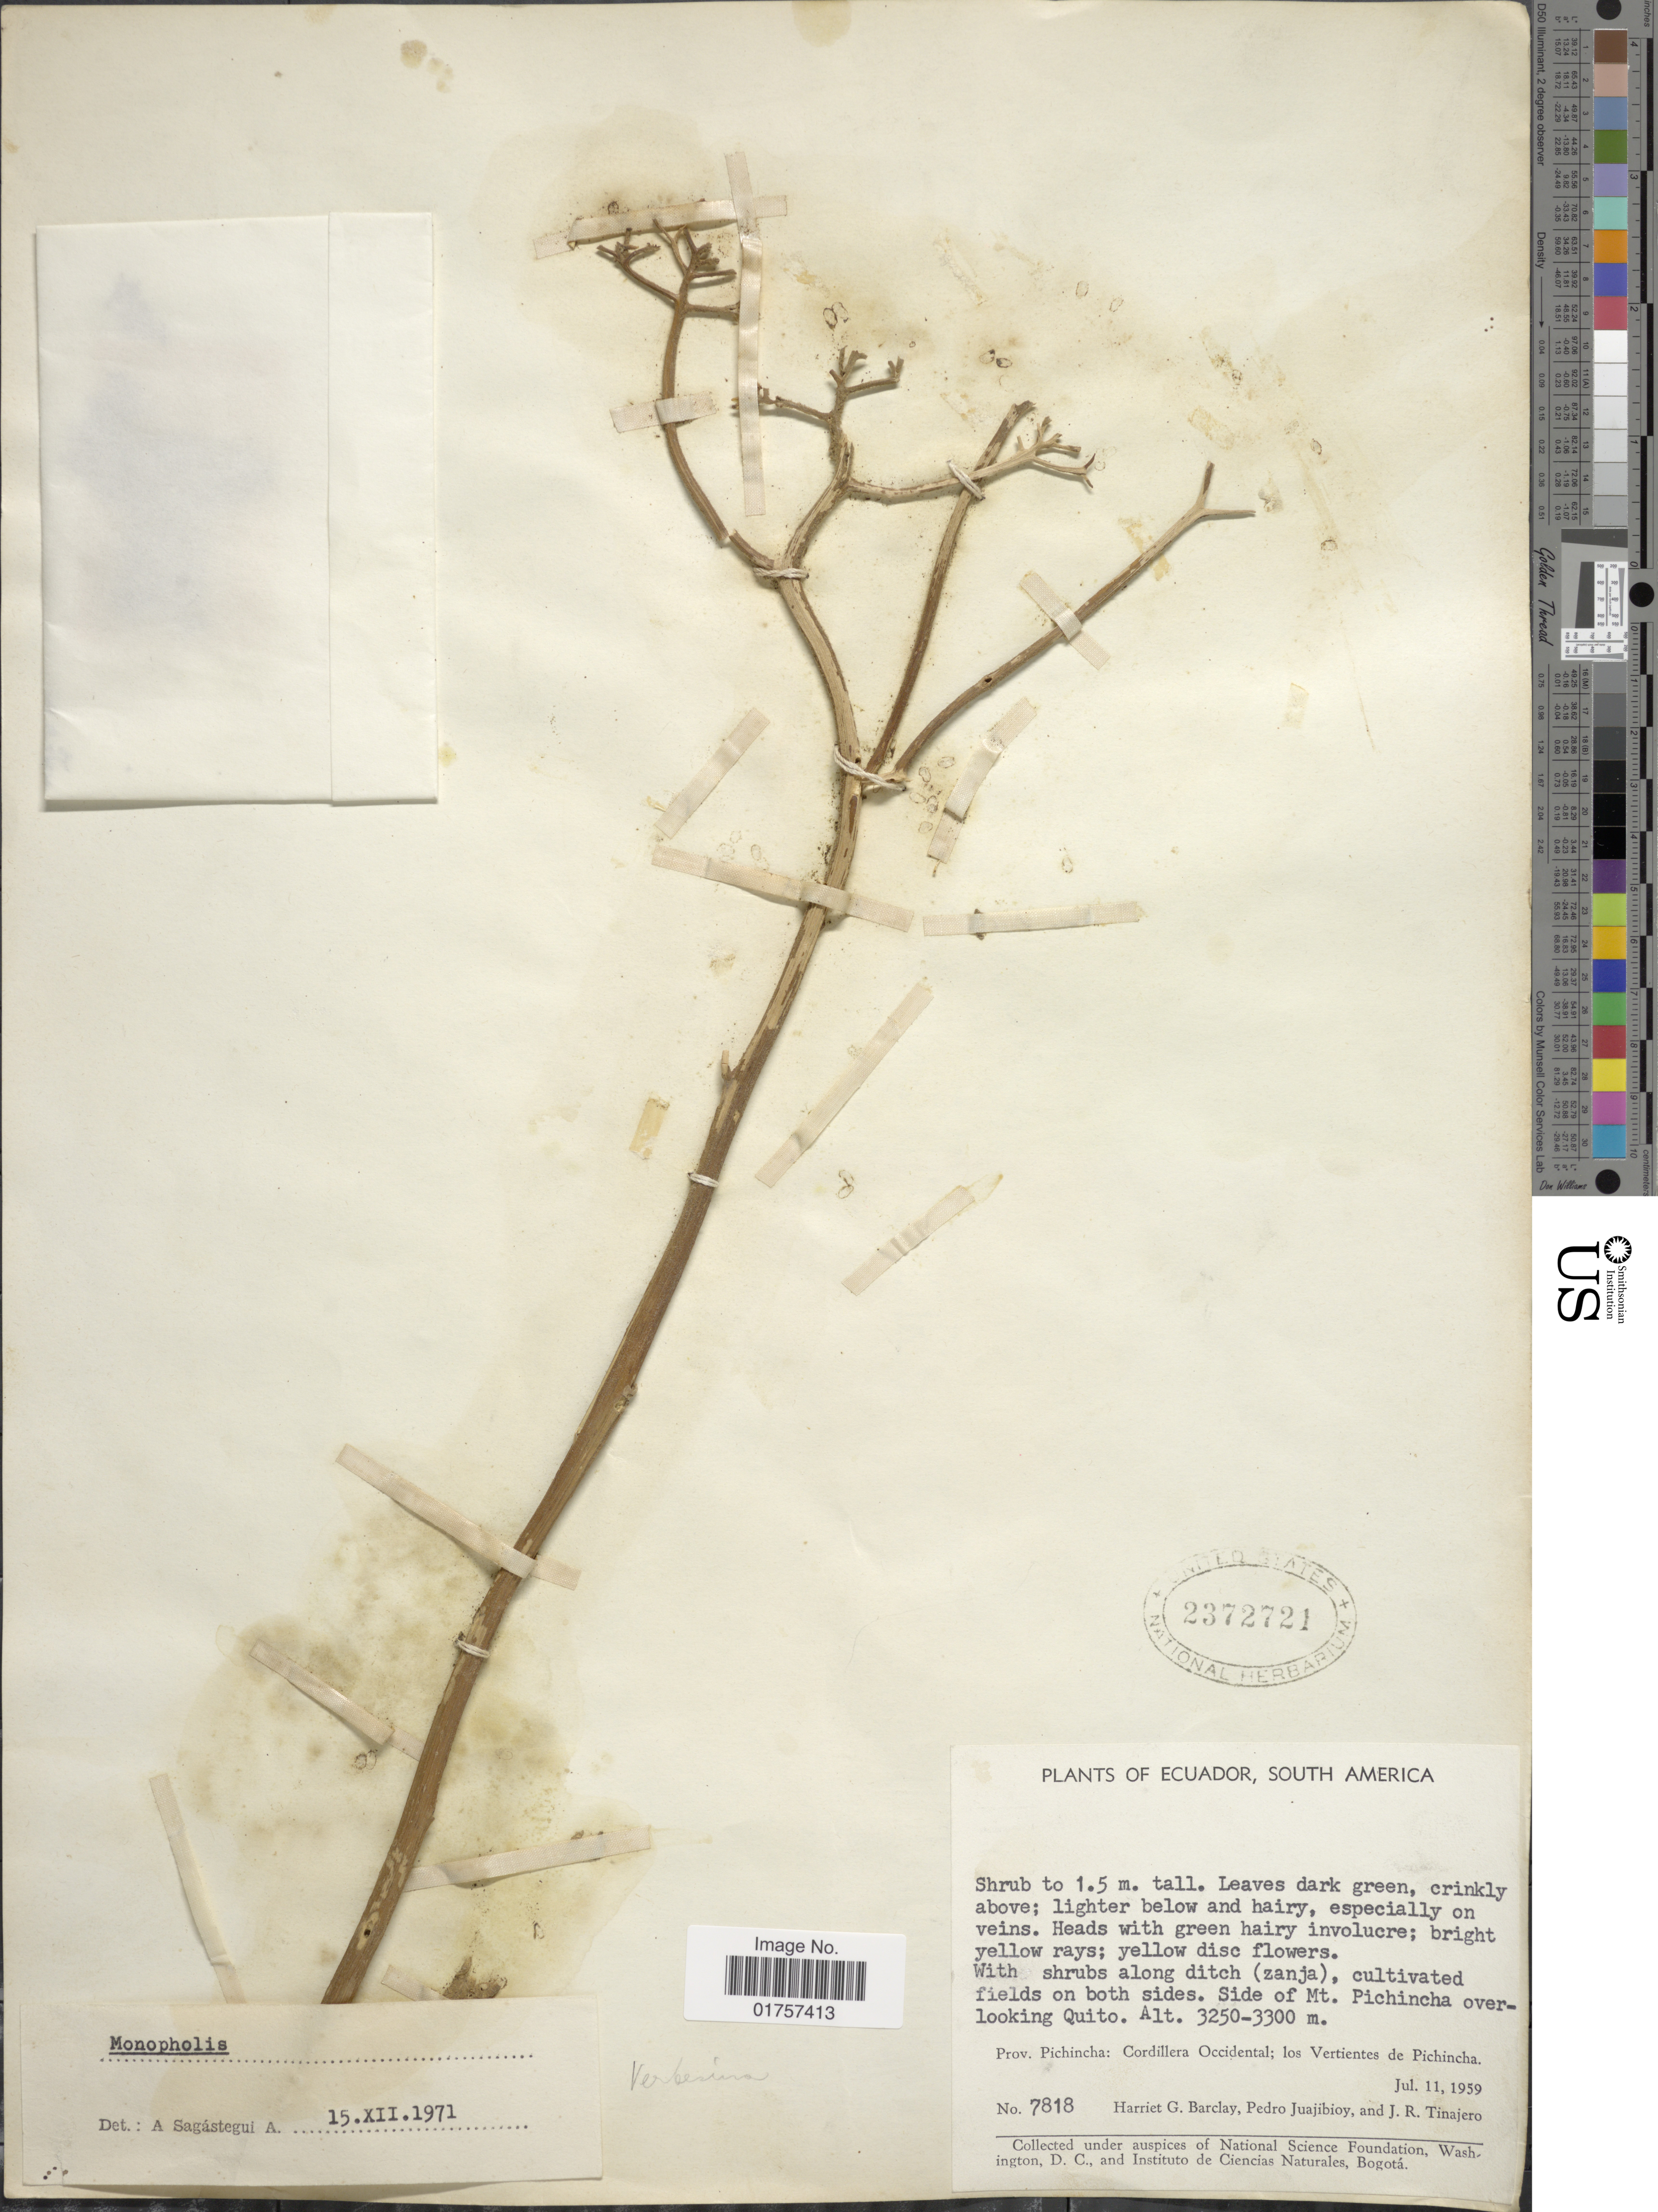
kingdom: Plantae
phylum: Tracheophyta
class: Magnoliopsida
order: Asterales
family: Asteraceae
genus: Monactis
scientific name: Monactis pallatangensis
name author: (Hieron.) H. Rob.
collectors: H. G. Barclay, P. Juajibioy & J. Tinajero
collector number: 7818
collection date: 1959-07-11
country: Ecuador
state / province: Pichincha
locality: Cordillera Occidental; los Vertientes de Pichincha. Side of Mt. Pichincha overlooking Quito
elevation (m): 3250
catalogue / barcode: US 2372721